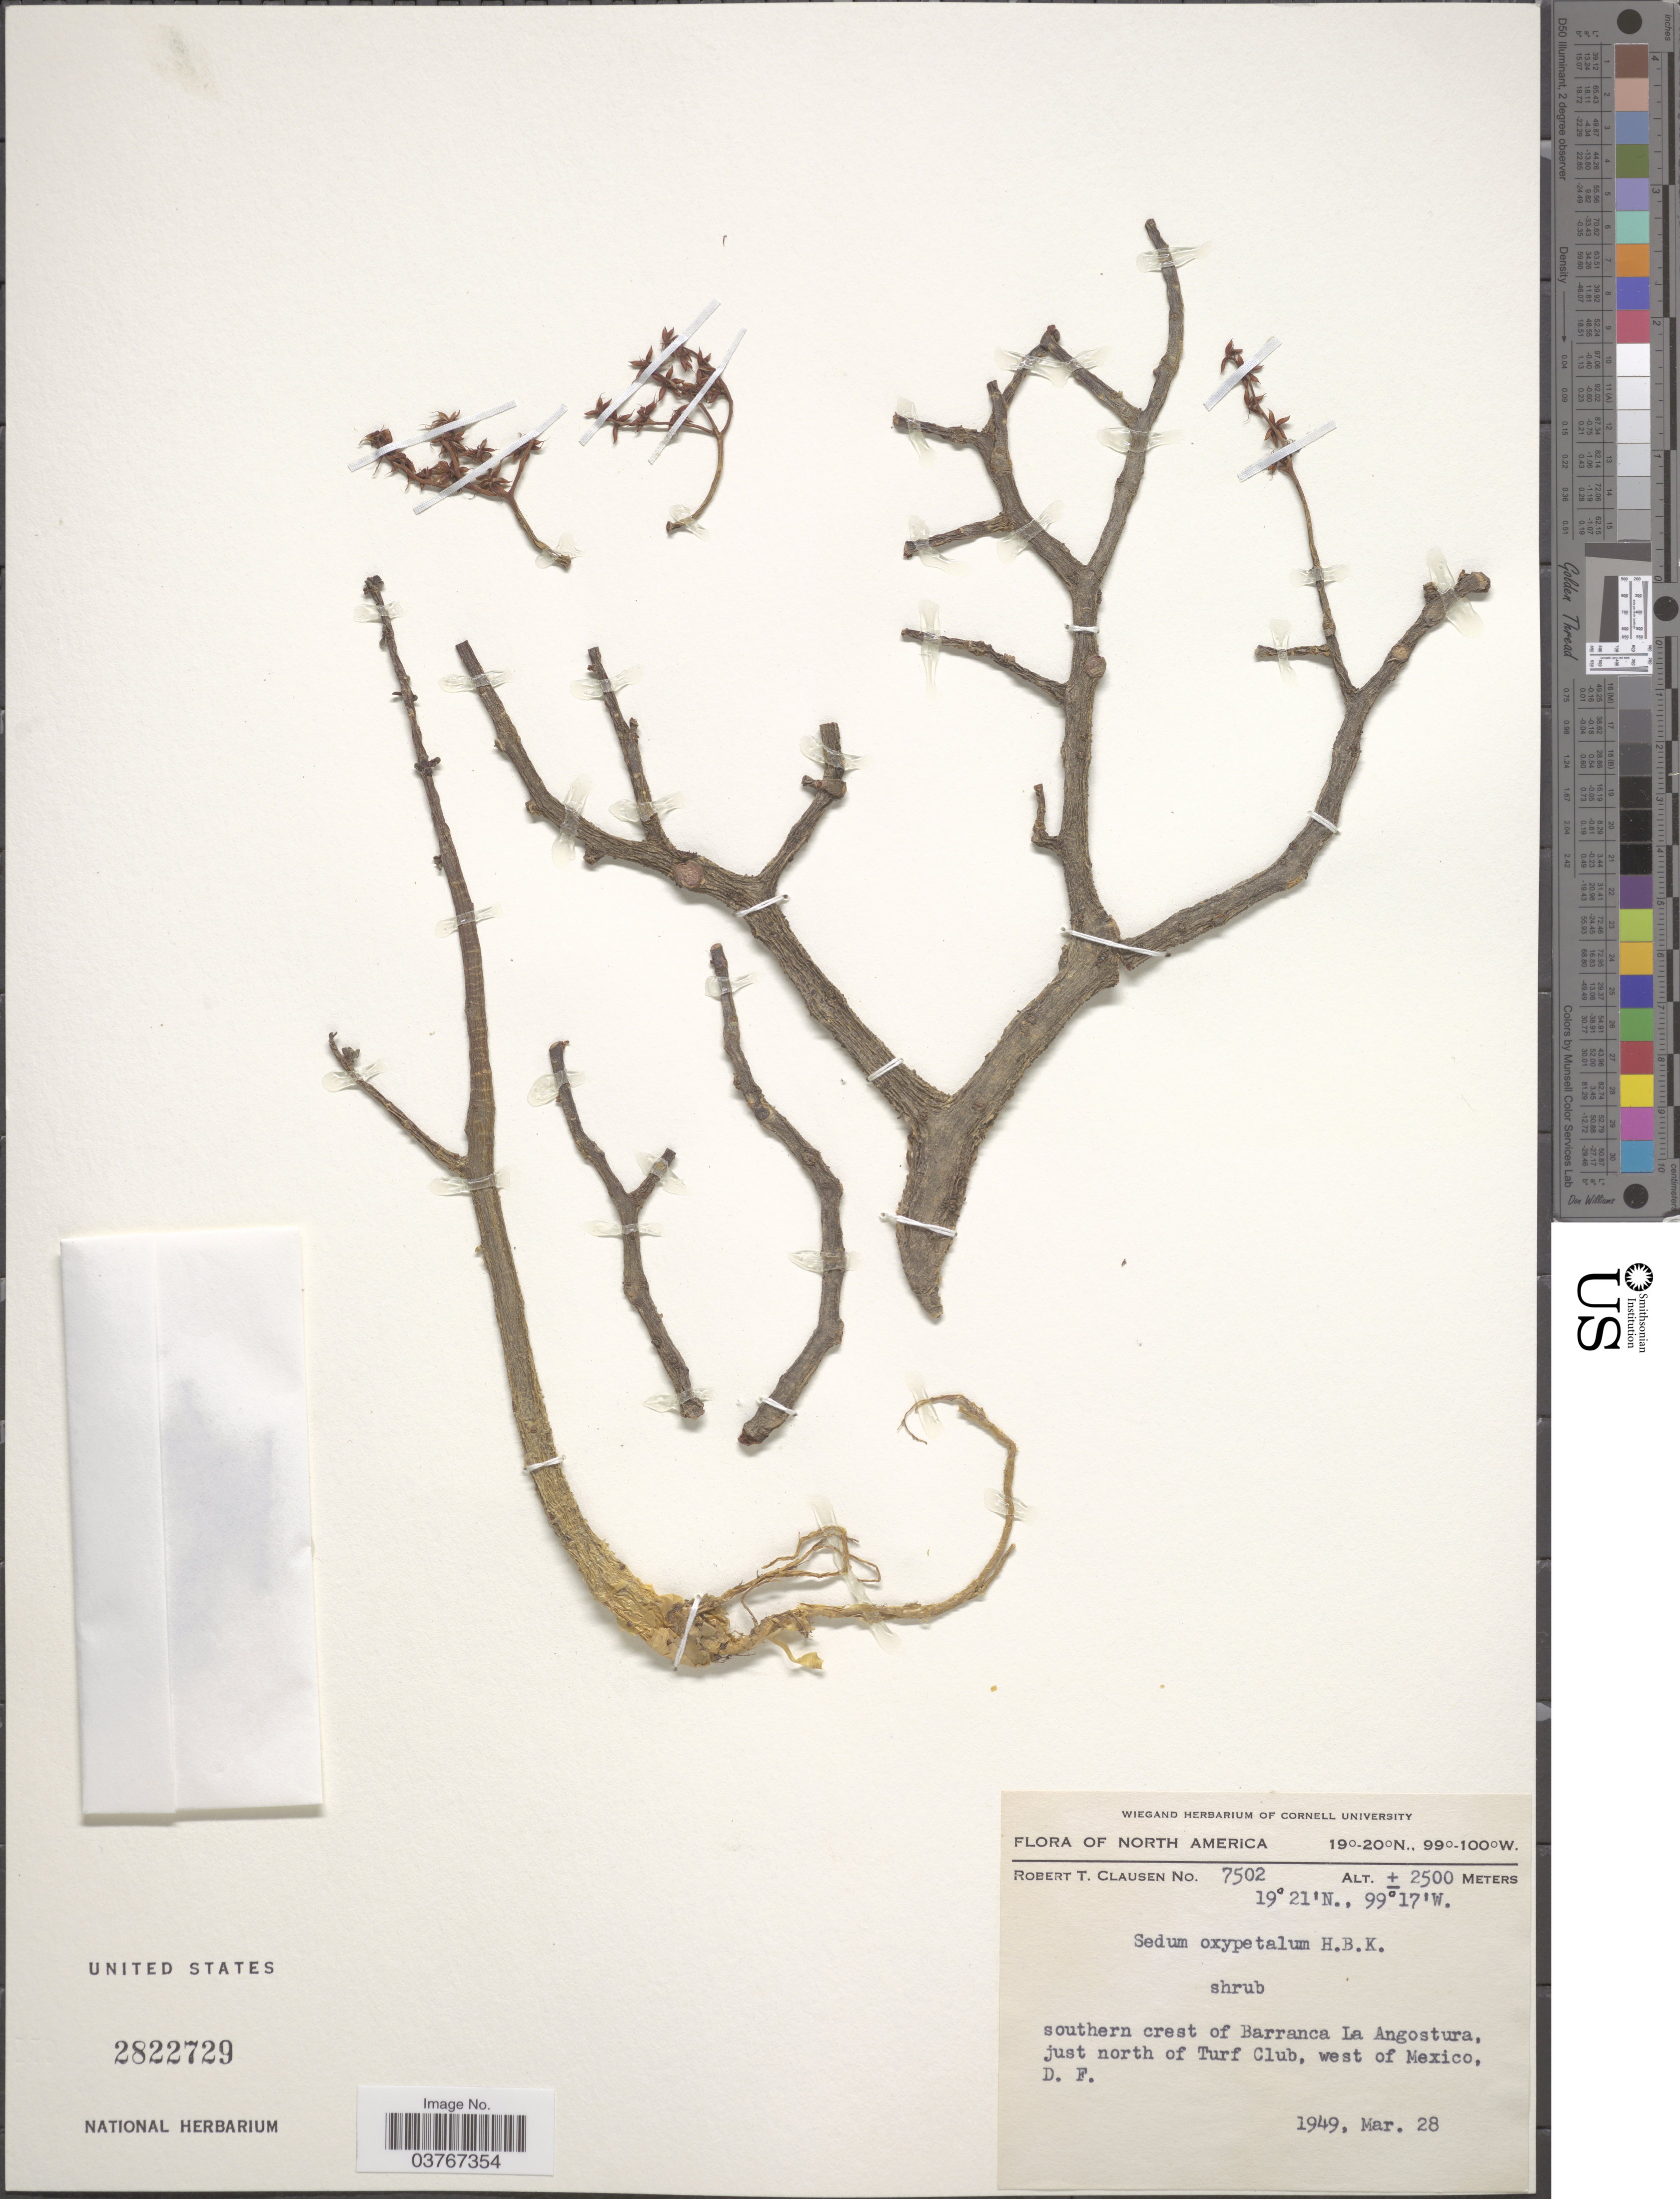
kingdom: Plantae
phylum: Tracheophyta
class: Magnoliopsida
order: Saxifragales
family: Crassulaceae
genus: Sedum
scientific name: Sedum oxypetalum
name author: Kunth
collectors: R. T. Clausen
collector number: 7502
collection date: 1949-03-28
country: Mexico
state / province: Distrito Federal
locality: Southern crest of Barranca La Angostura, just north of Turf Club, west of Mexico.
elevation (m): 2500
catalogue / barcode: US 2822729